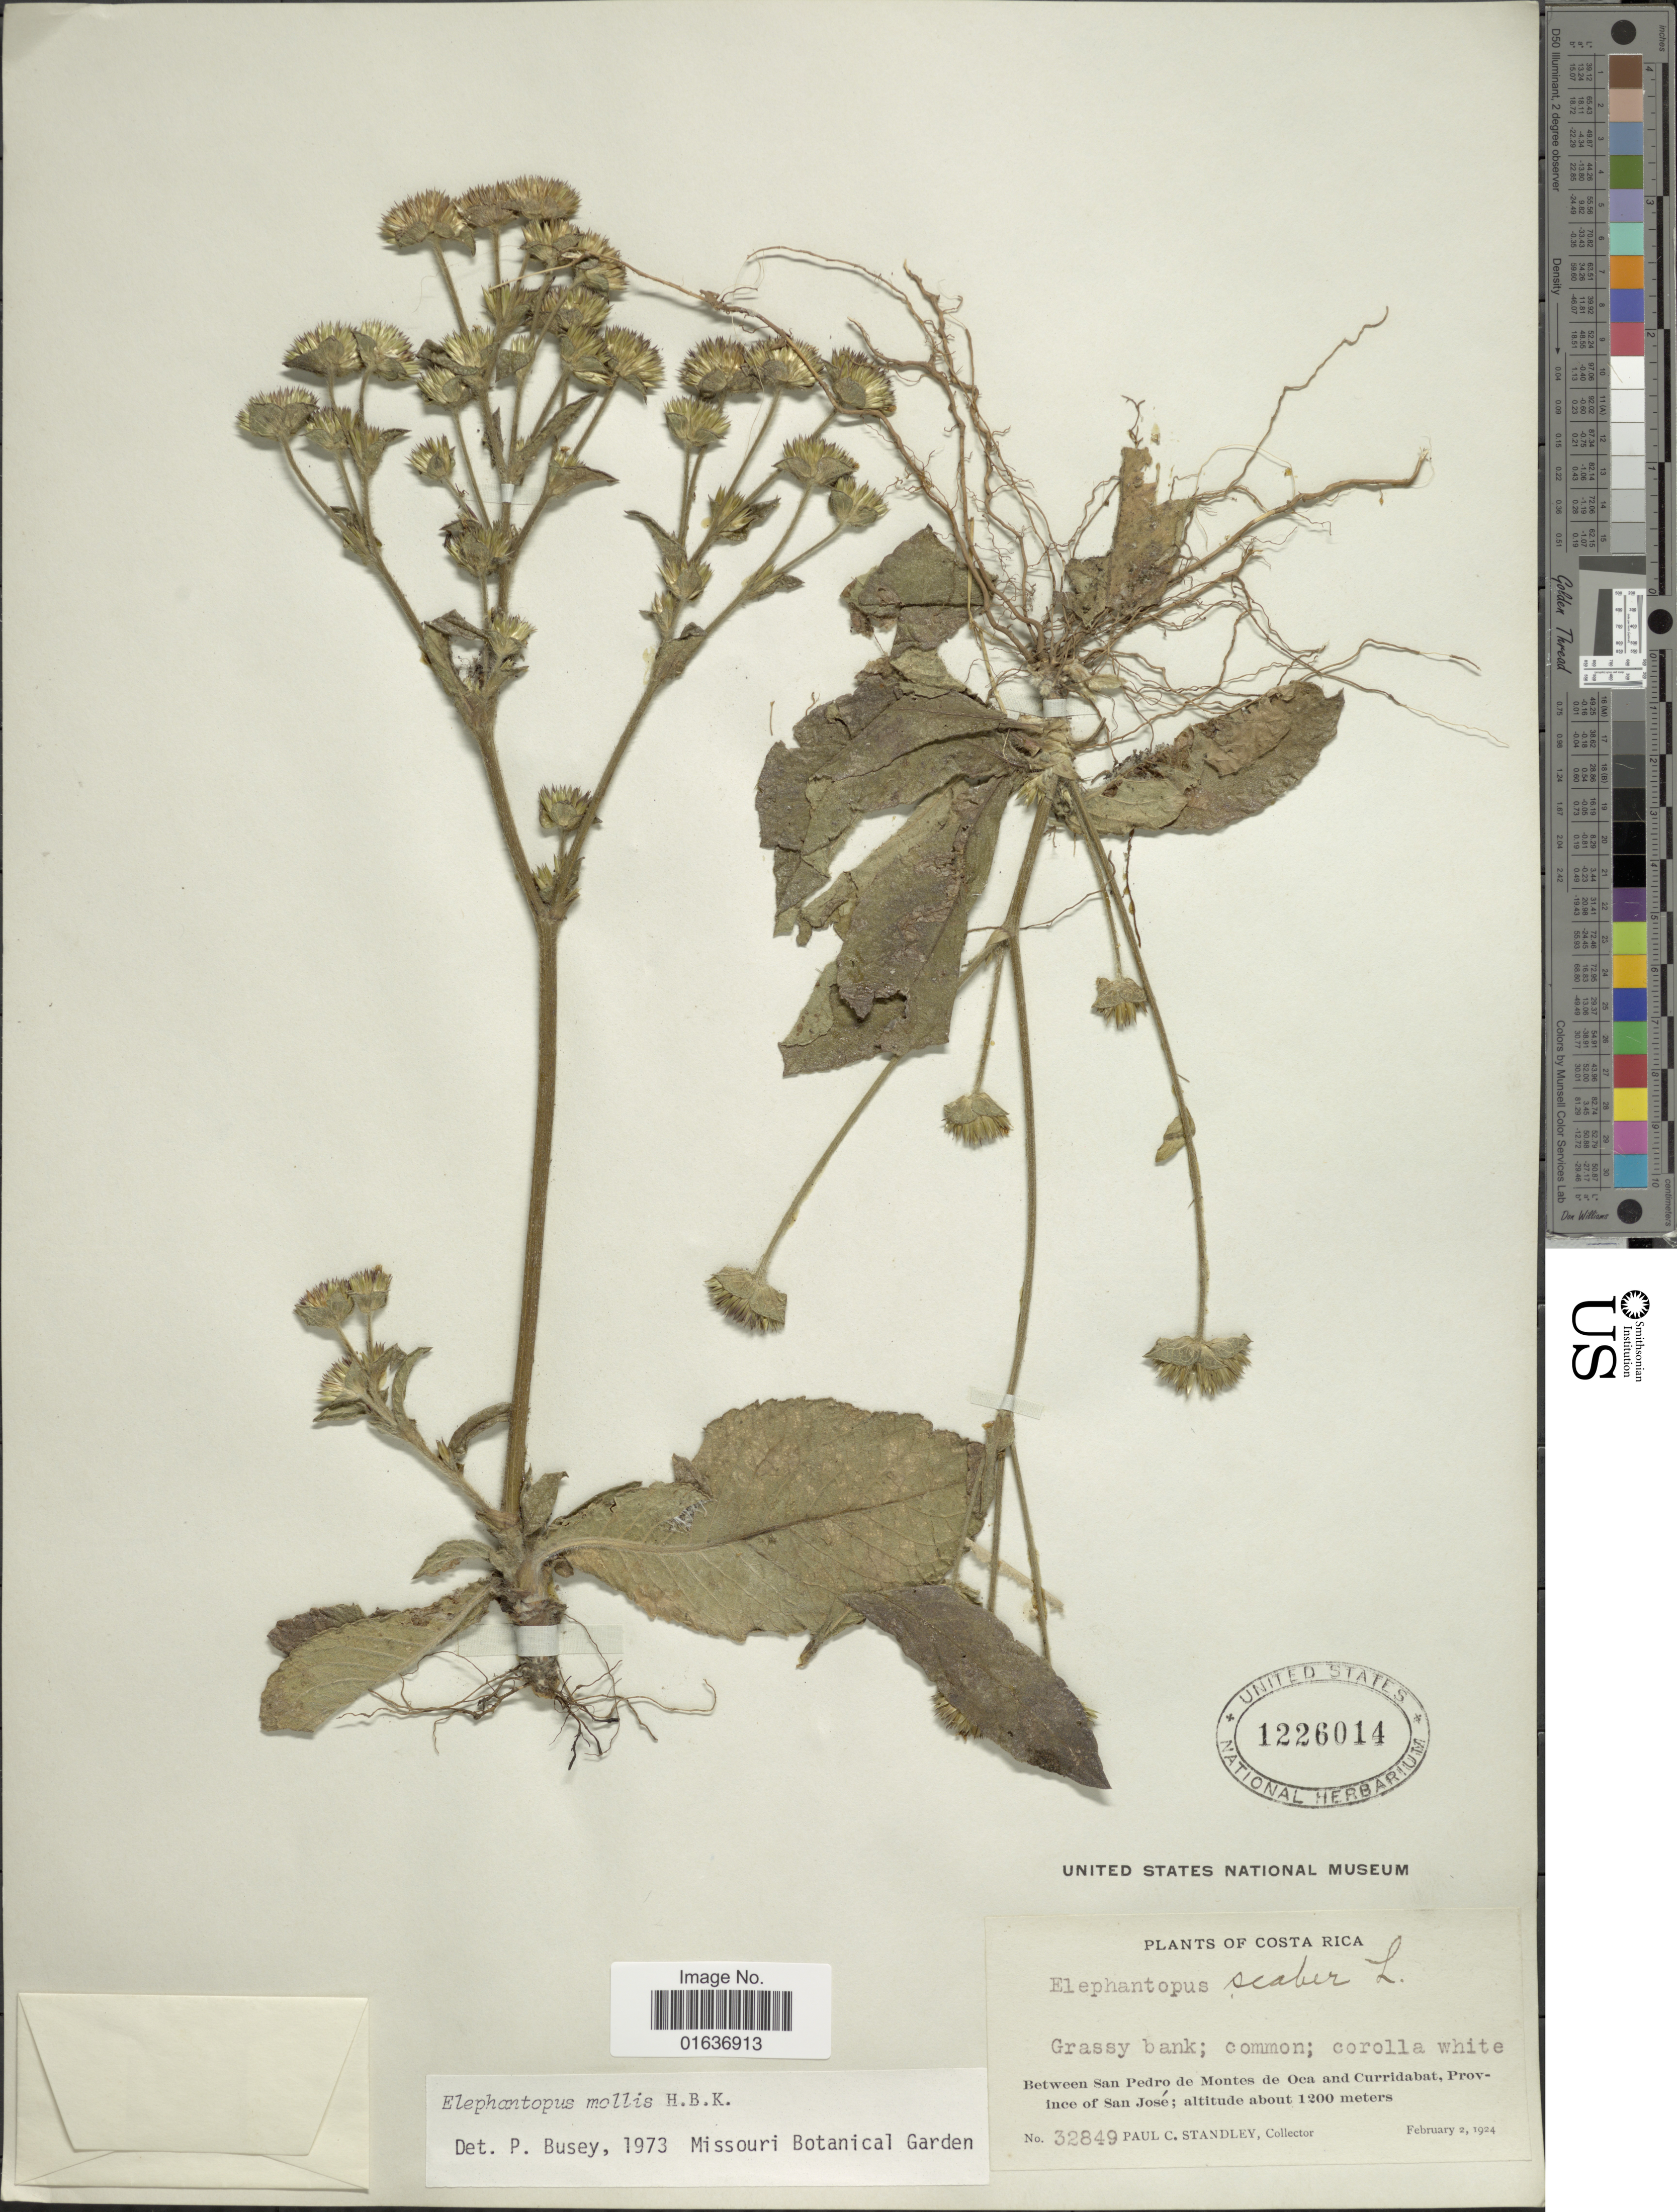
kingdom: Plantae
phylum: Tracheophyta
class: Magnoliopsida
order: Asterales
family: Asteraceae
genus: Elephantopus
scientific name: Elephantopus mollis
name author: Kunth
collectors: P. C. Standley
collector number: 32849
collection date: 1924-02-02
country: Costa Rica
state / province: San José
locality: Grassy bank, between San Pedro de Montes de Oca and Curridabat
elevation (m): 1200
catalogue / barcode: US 1226014